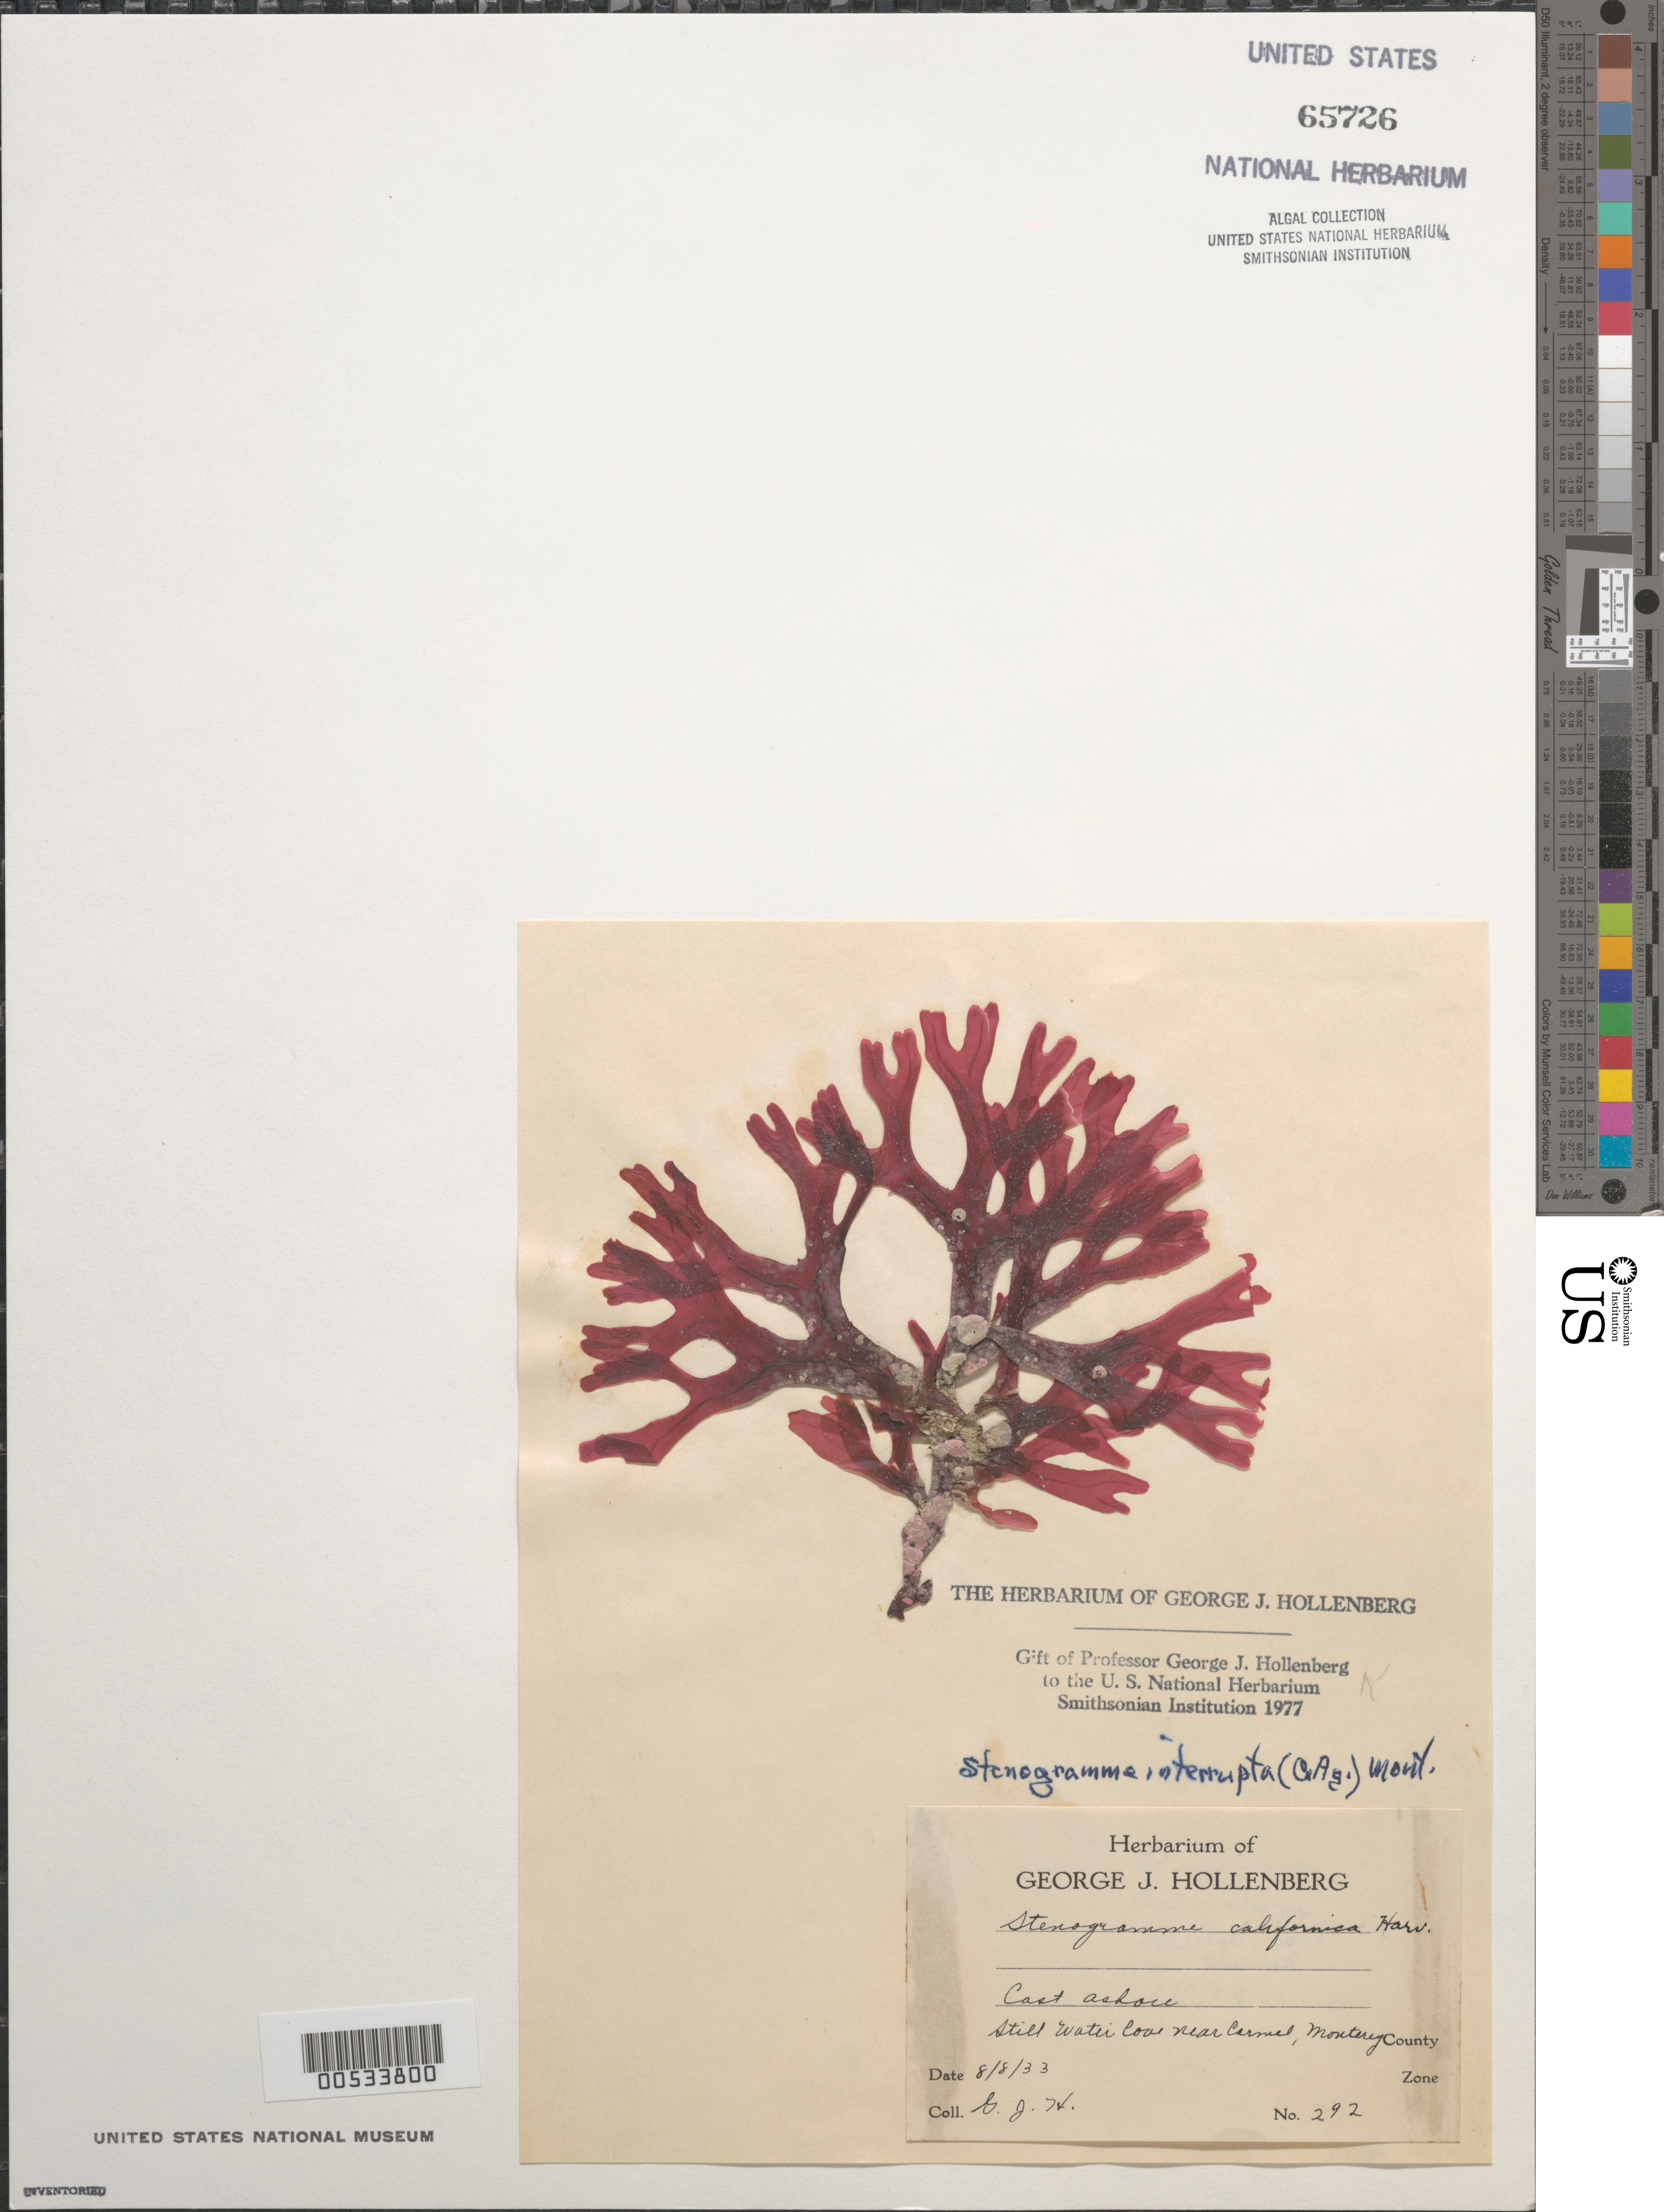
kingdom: Plantae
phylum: Rhodophyta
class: Florideophyceae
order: Gigartinales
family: Phyllophoraceae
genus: Stenogramma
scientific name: Stenogramma interruptum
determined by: Hollenberg, George J.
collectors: G. Hollenberg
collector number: GJH 292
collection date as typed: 08 Aug 1933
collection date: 1933-08-08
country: United States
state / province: California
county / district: Monterey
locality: Stillwater Cove, near Carmel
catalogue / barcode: US 65726